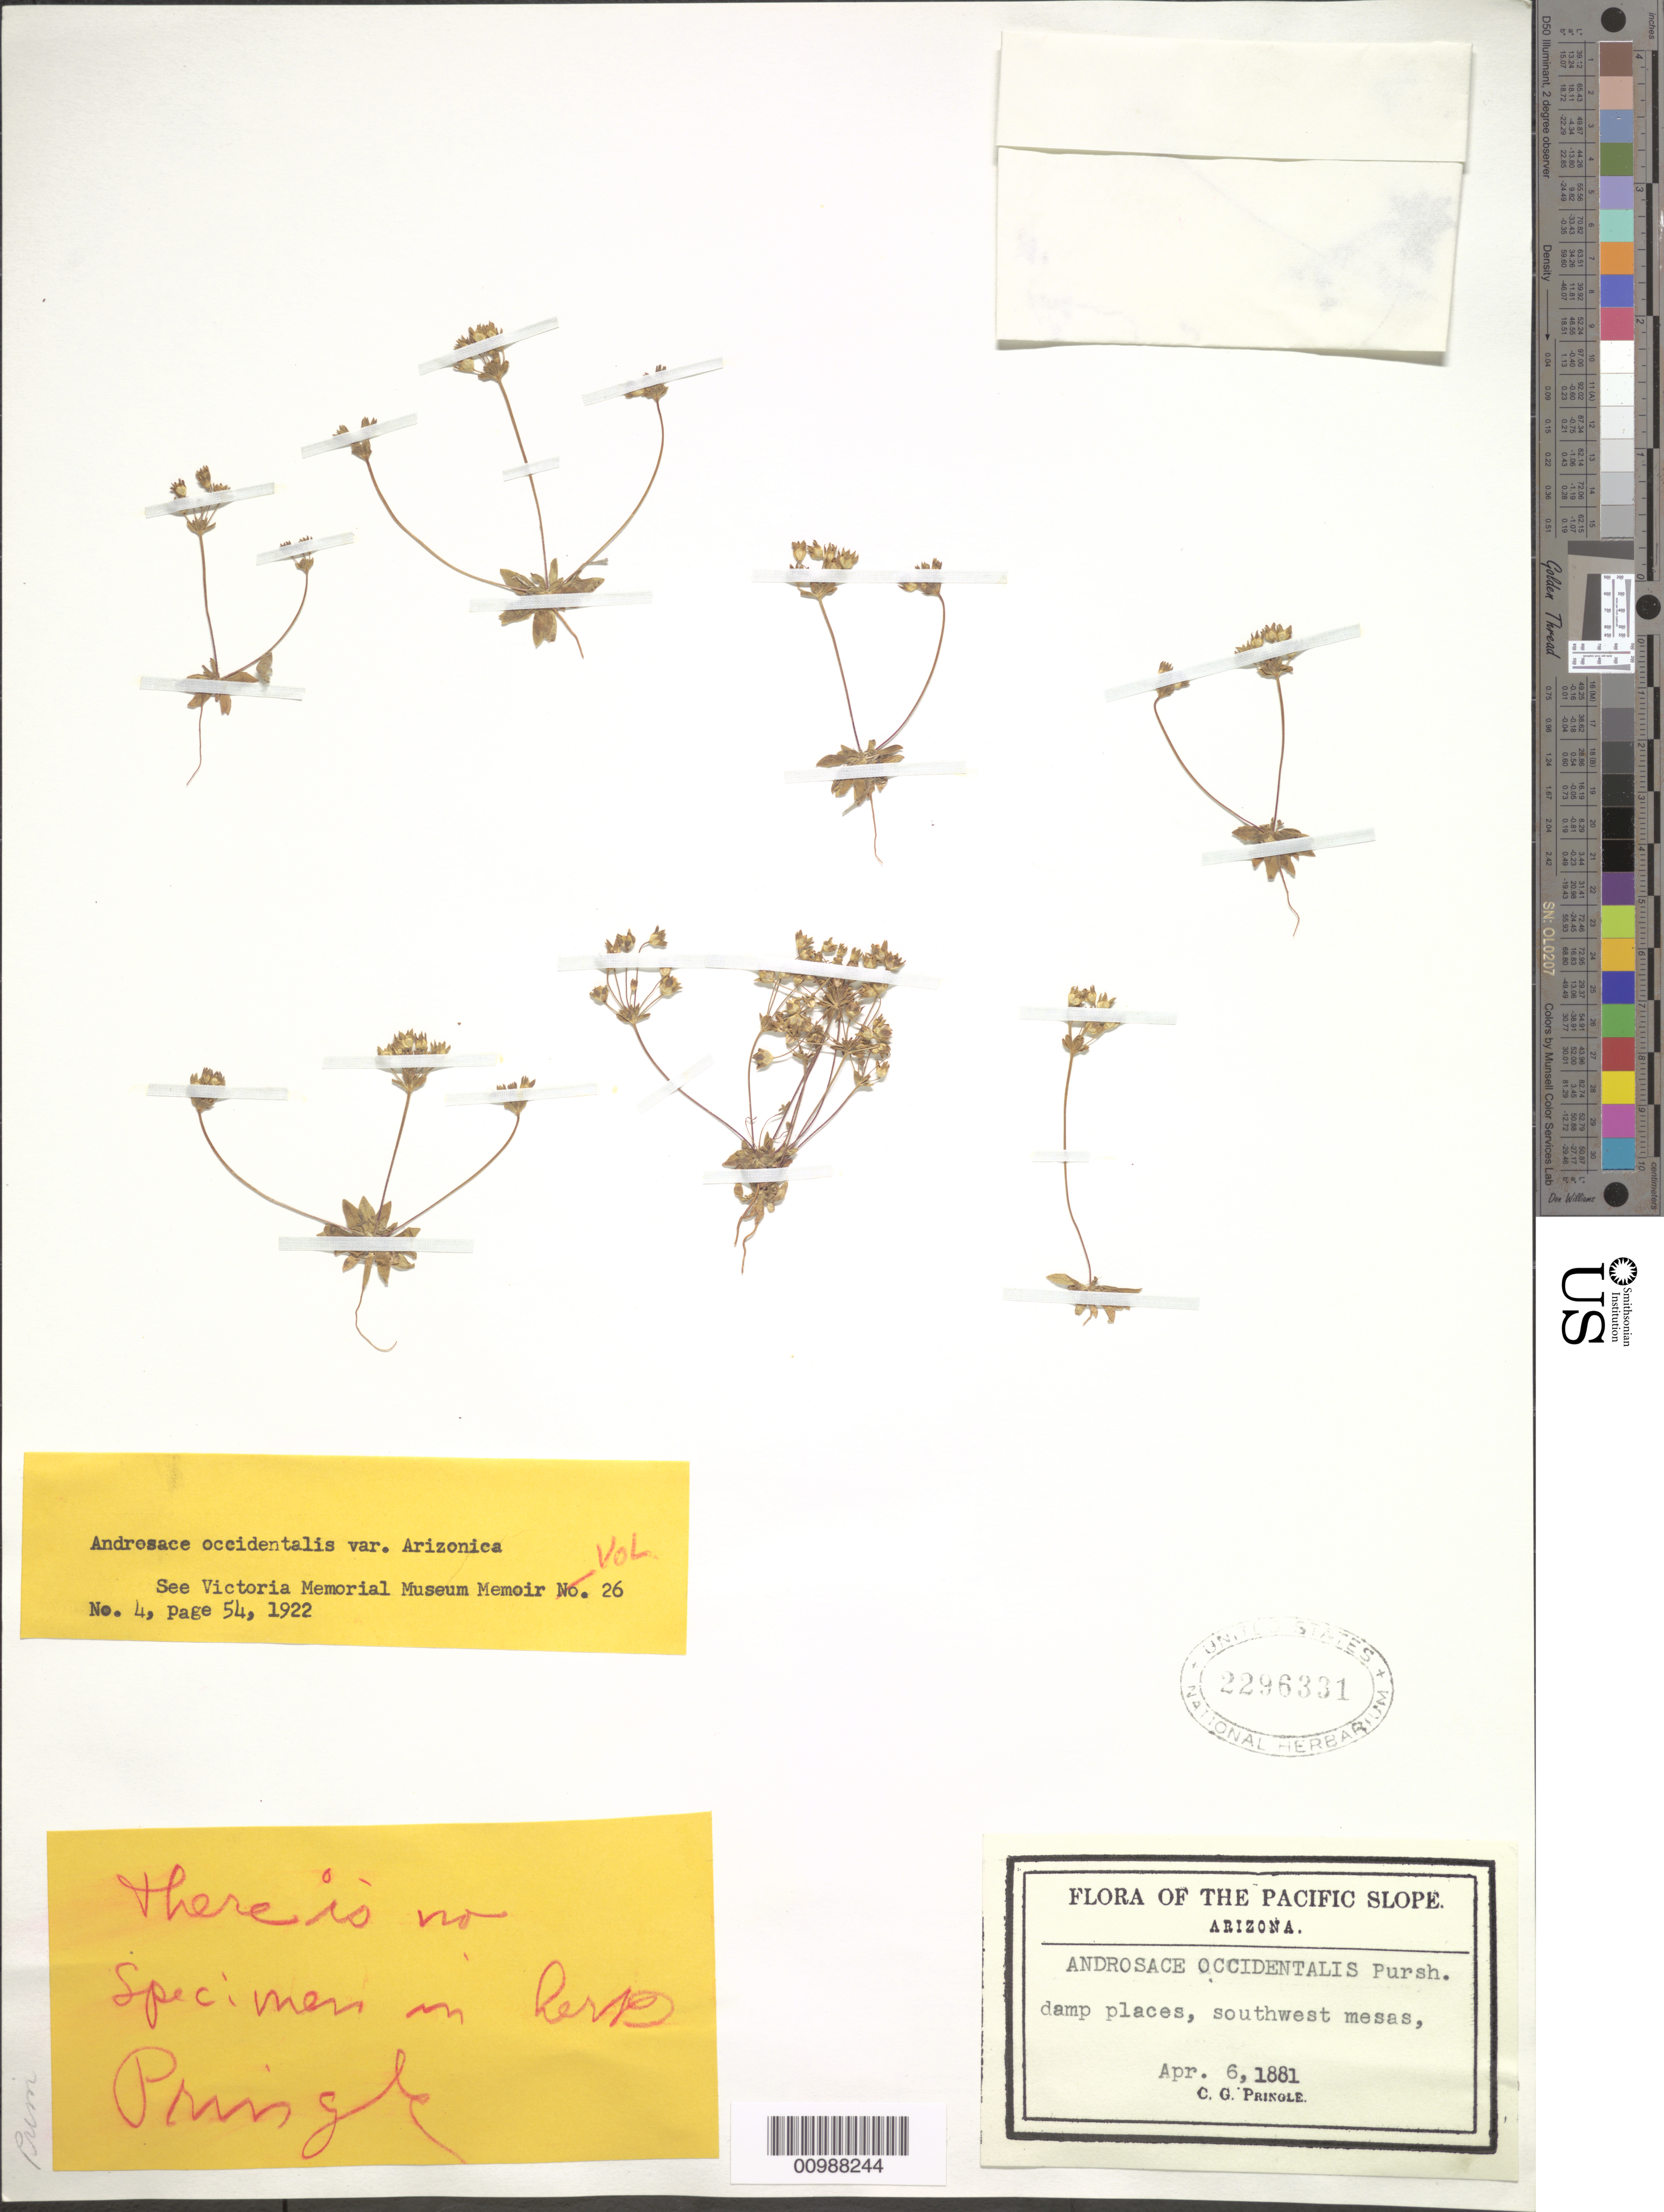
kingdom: Plantae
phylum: Tracheophyta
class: Magnoliopsida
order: Ericales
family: Primulaceae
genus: Androsace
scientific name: Androsace occidentalis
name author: (Pursh) Pursh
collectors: C. G. Pringle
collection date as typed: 06 Apr 1881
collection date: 1881-04-06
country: United States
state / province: Arizona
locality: Damp places, southwest mesas.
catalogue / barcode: US 2296331